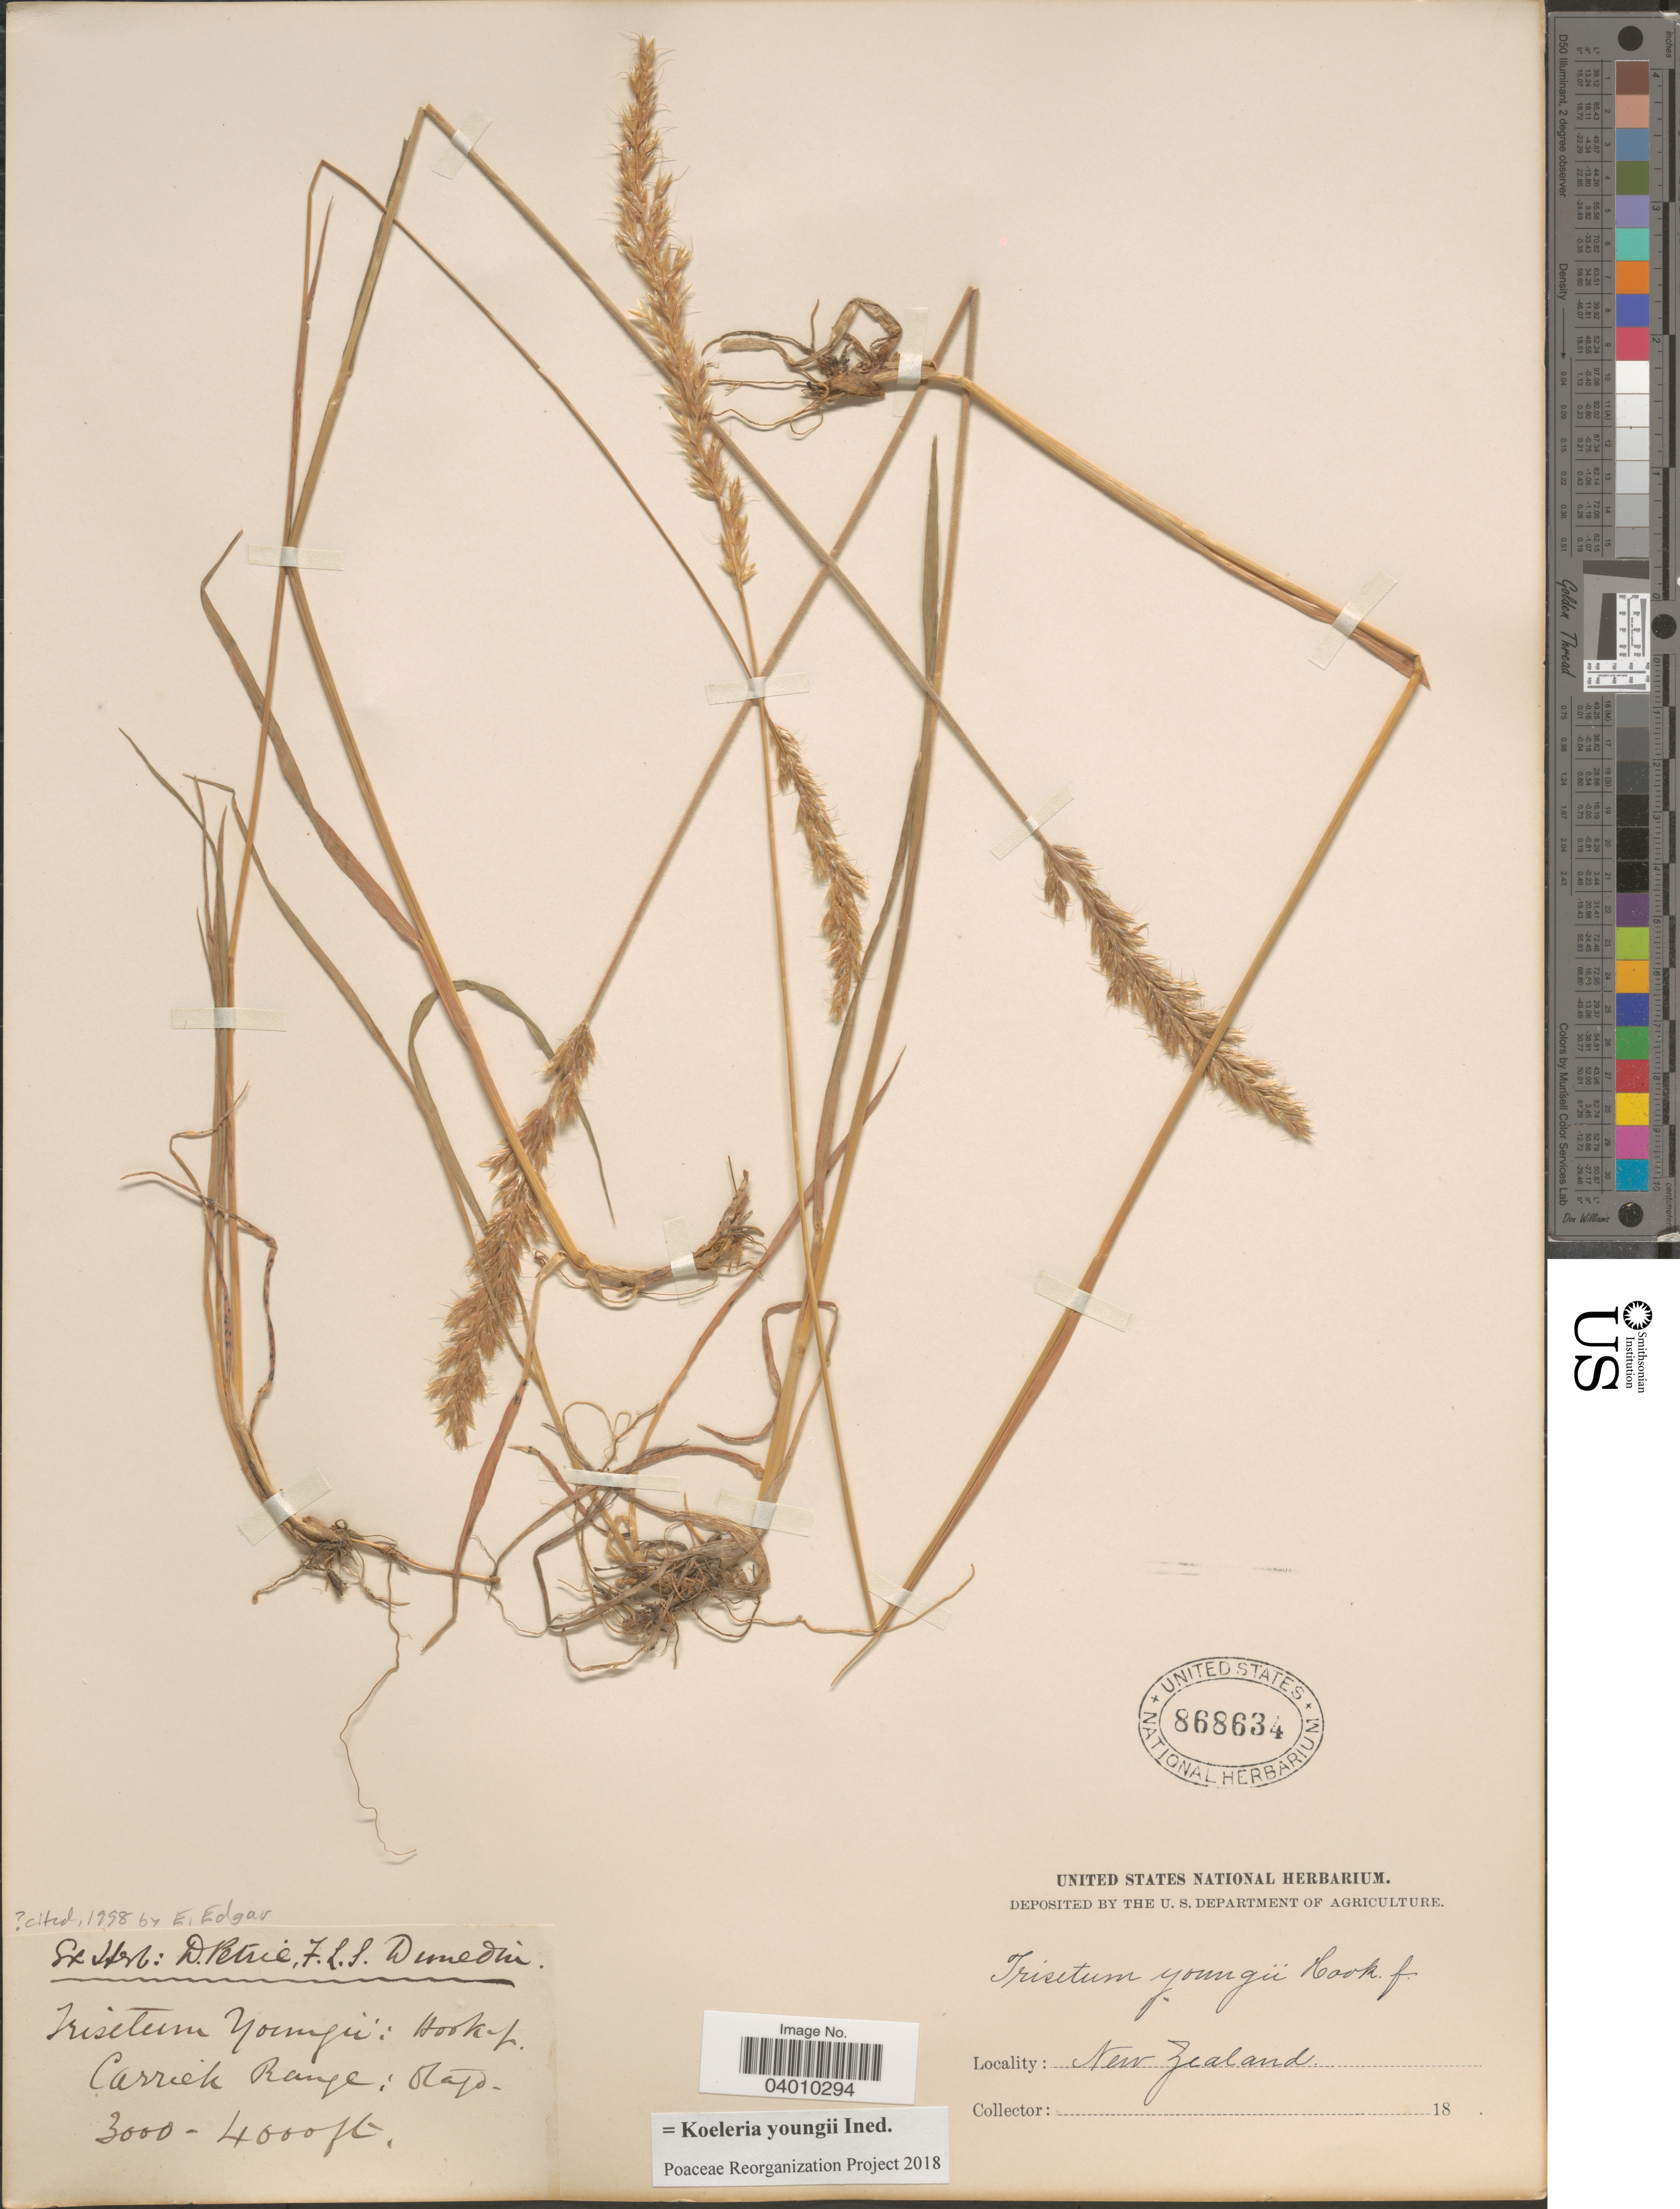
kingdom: Plantae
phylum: Tracheophyta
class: Liliopsida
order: Poales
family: Poaceae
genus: Koeleria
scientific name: Koeleria youngii ined.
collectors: Ex Herb. D. Petrie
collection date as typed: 18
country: New Zealand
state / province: Otago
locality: Carrick Range.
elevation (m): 914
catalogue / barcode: US 868634